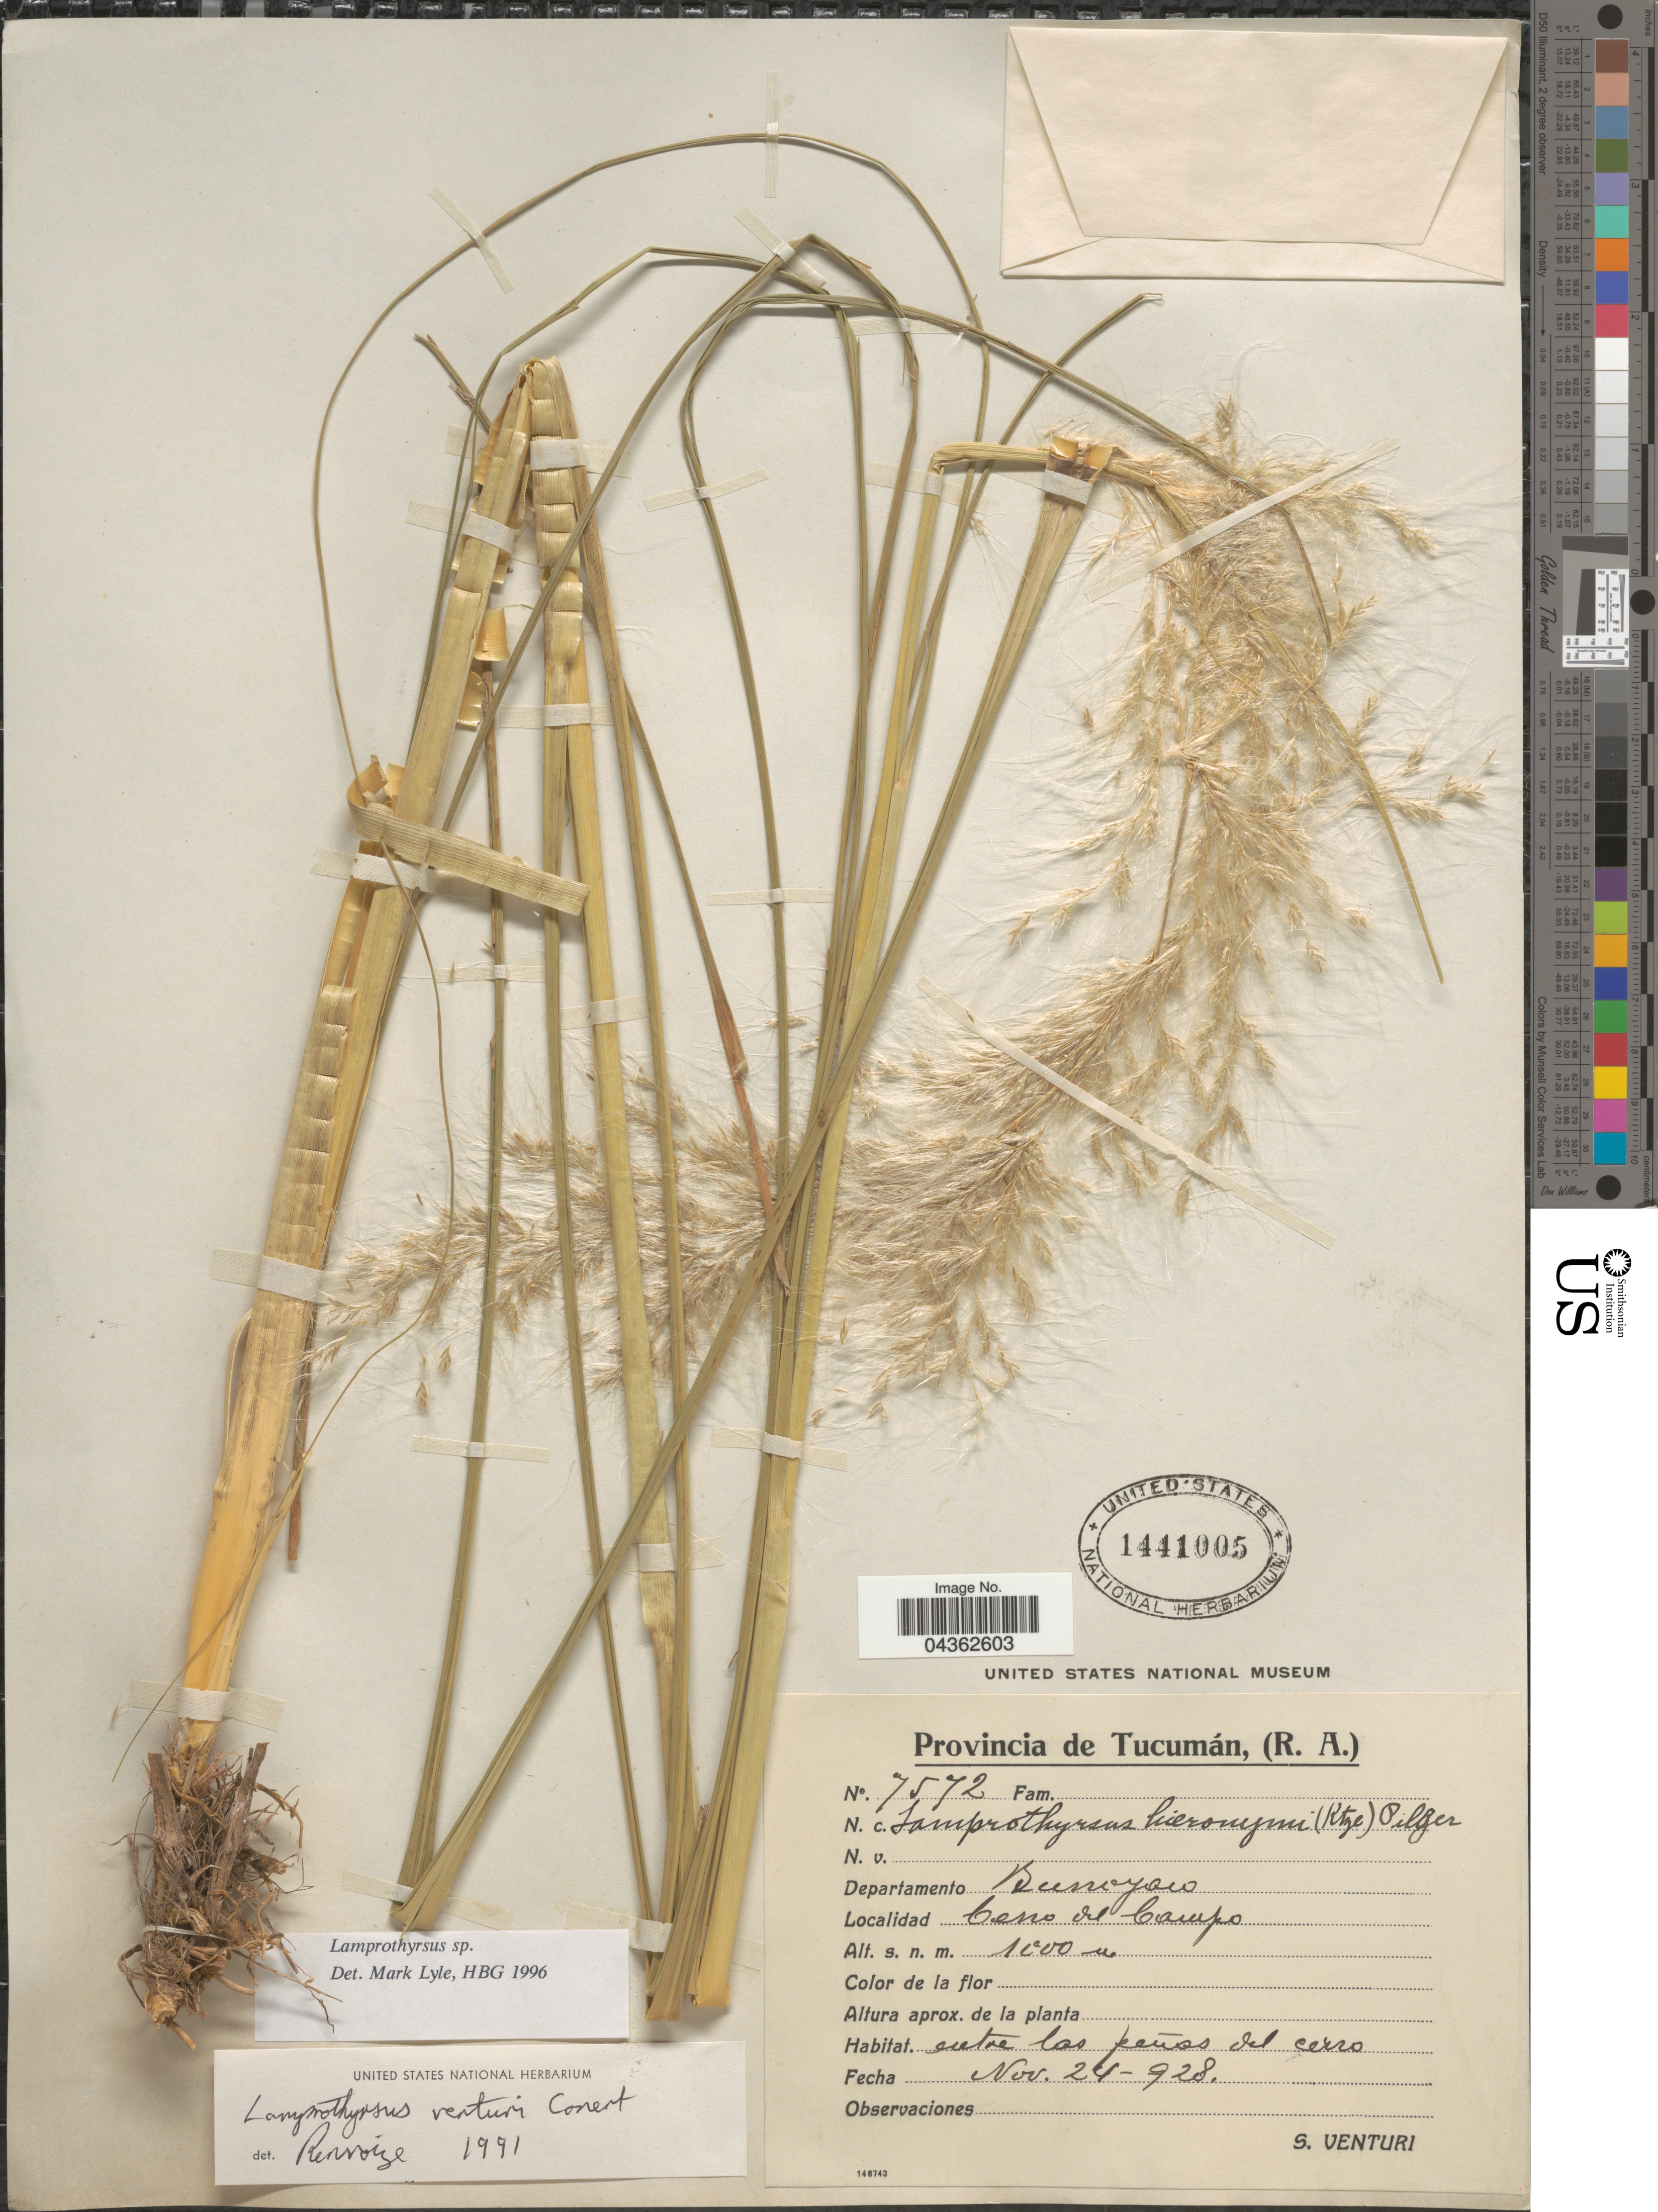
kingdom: Plantae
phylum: Tracheophyta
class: Liliopsida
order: Poales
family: Poaceae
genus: Cortaderia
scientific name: Cortaderia hieronymi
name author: (Kuntze) H.P. Linder & N.P. Barker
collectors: S. Venturi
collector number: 7572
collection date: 1928-11-24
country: Argentina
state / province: Tucuman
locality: Departamento Burruyacú. Cerro del Campo.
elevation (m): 1000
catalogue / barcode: US 1441005